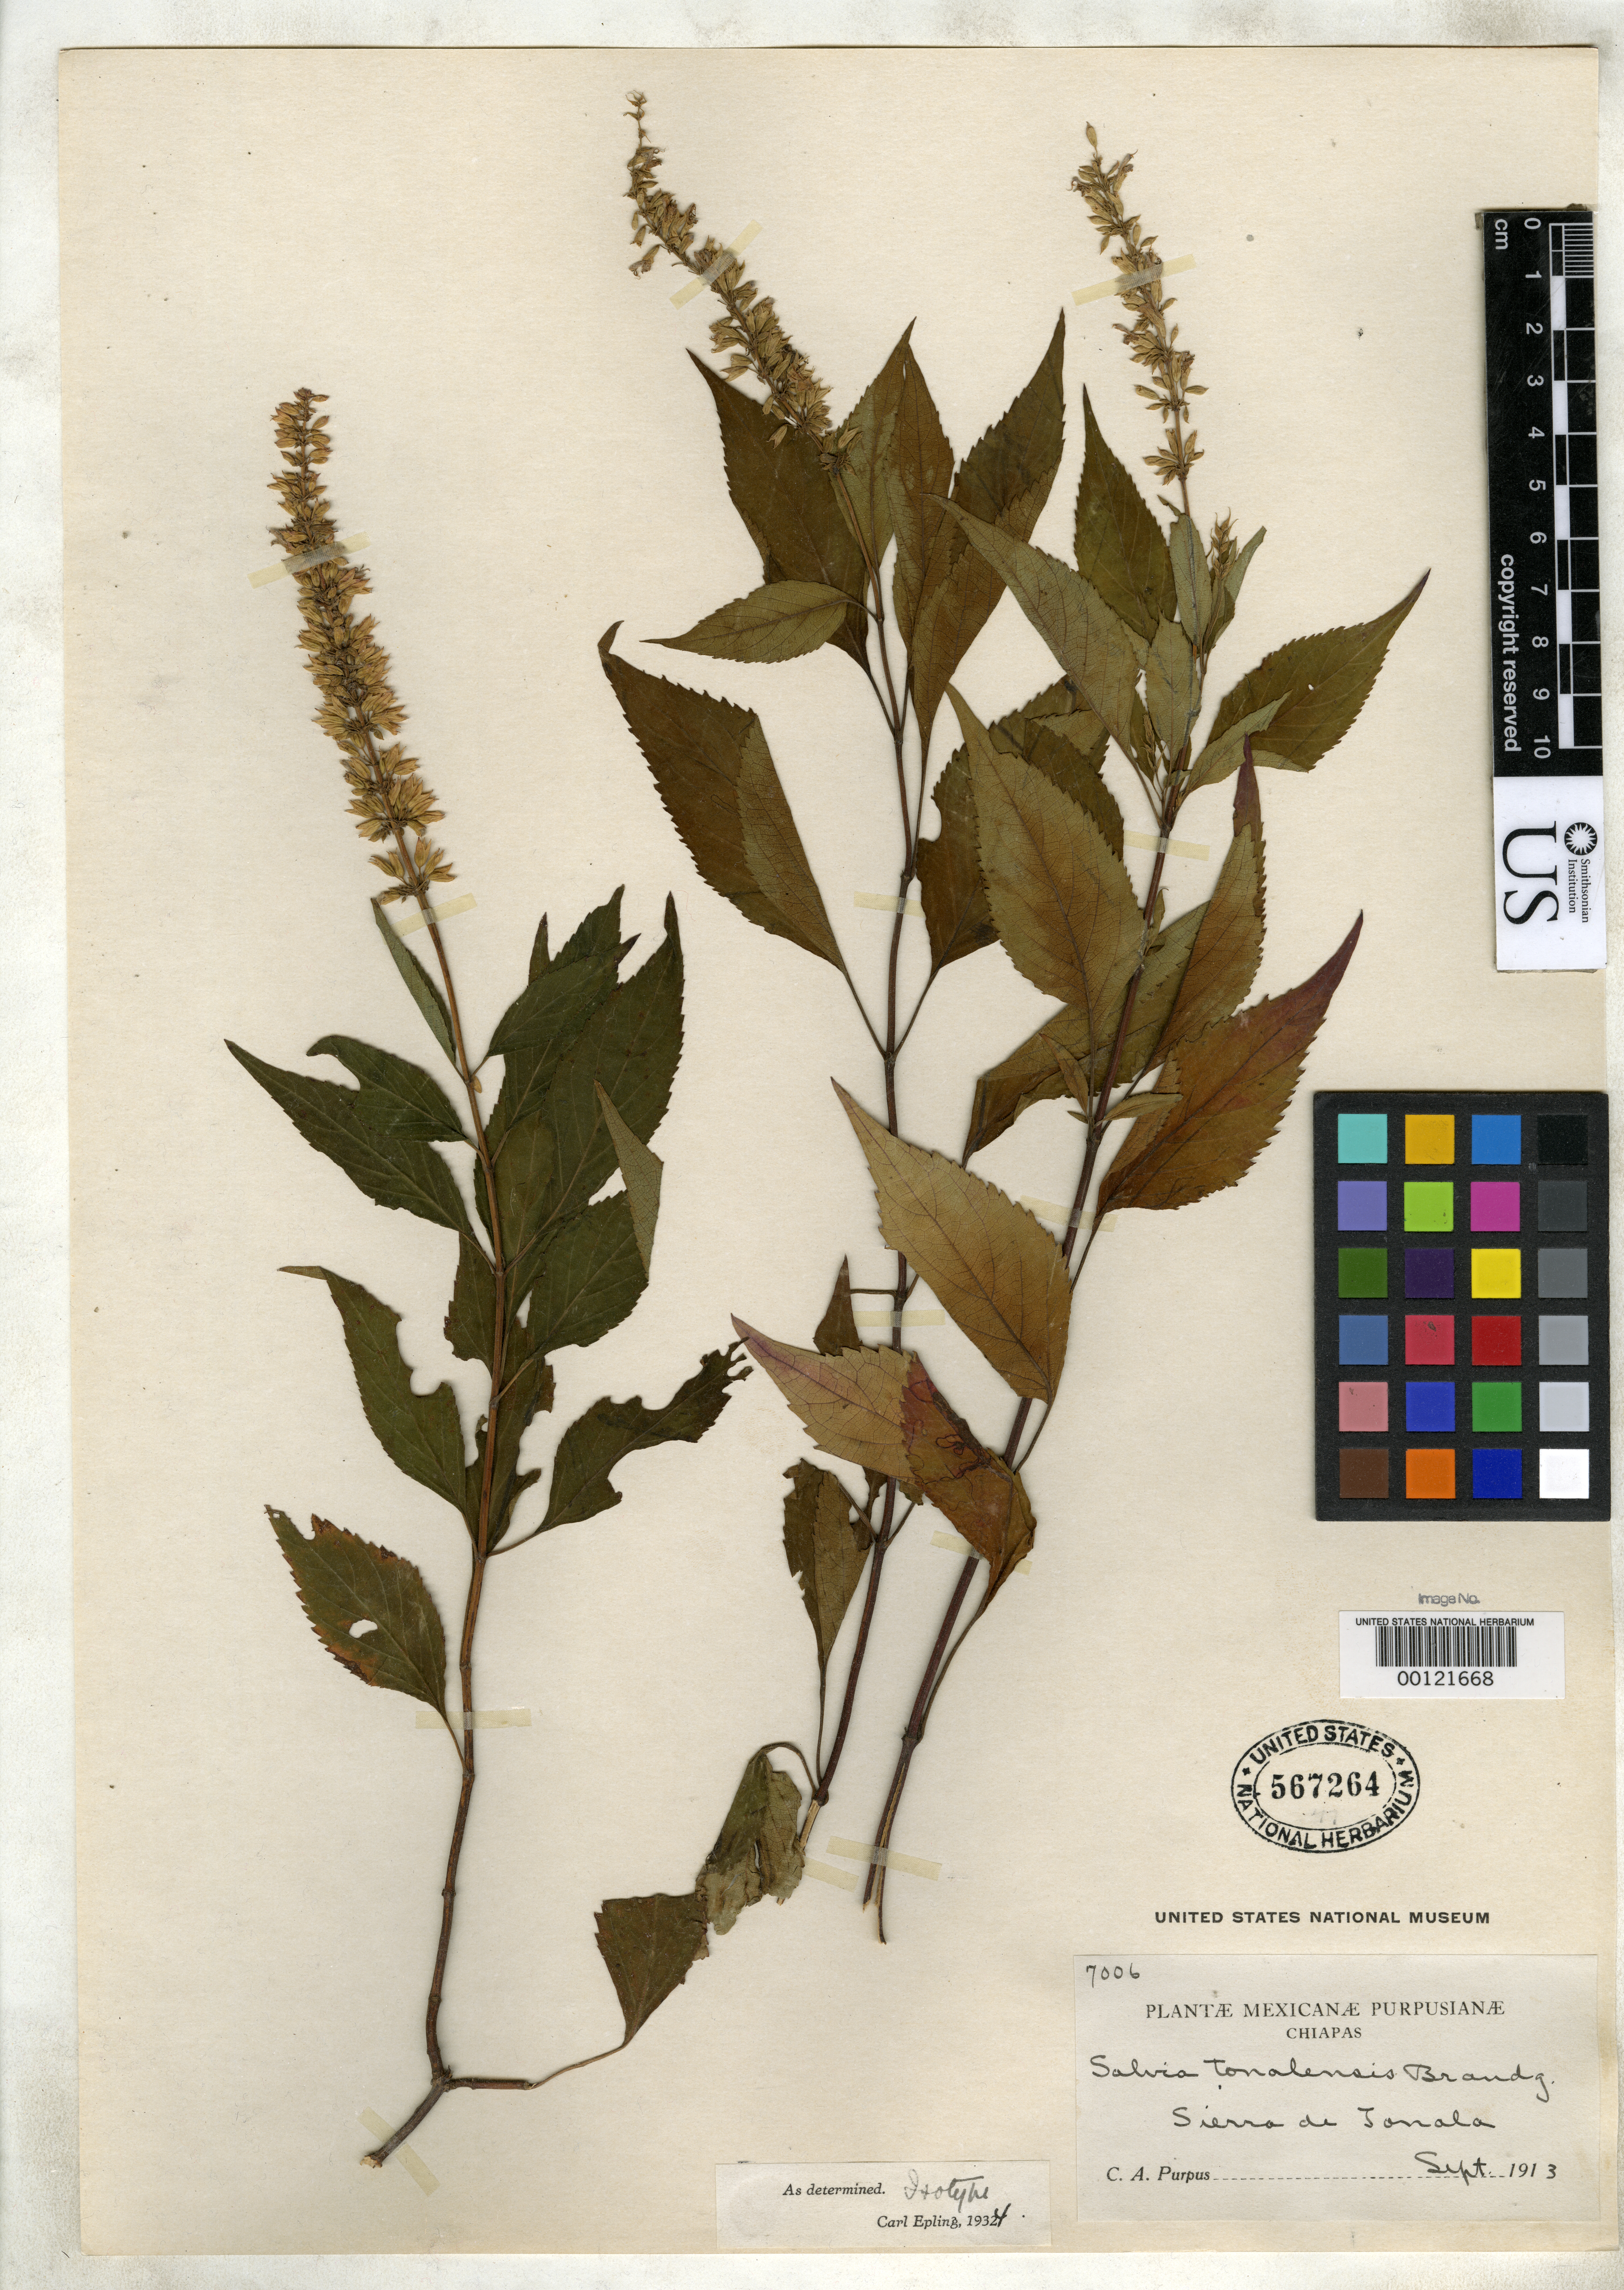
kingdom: Plantae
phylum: Tracheophyta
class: Magnoliopsida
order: Lamiales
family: Lamiaceae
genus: Salvia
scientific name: Salvia tonalensis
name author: Brandegee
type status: Isotype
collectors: C. A. Purpus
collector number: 7006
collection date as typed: Sep 1913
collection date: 1913-09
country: Mexico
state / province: Chiapas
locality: Sierra de Tonala.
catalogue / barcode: US 567264